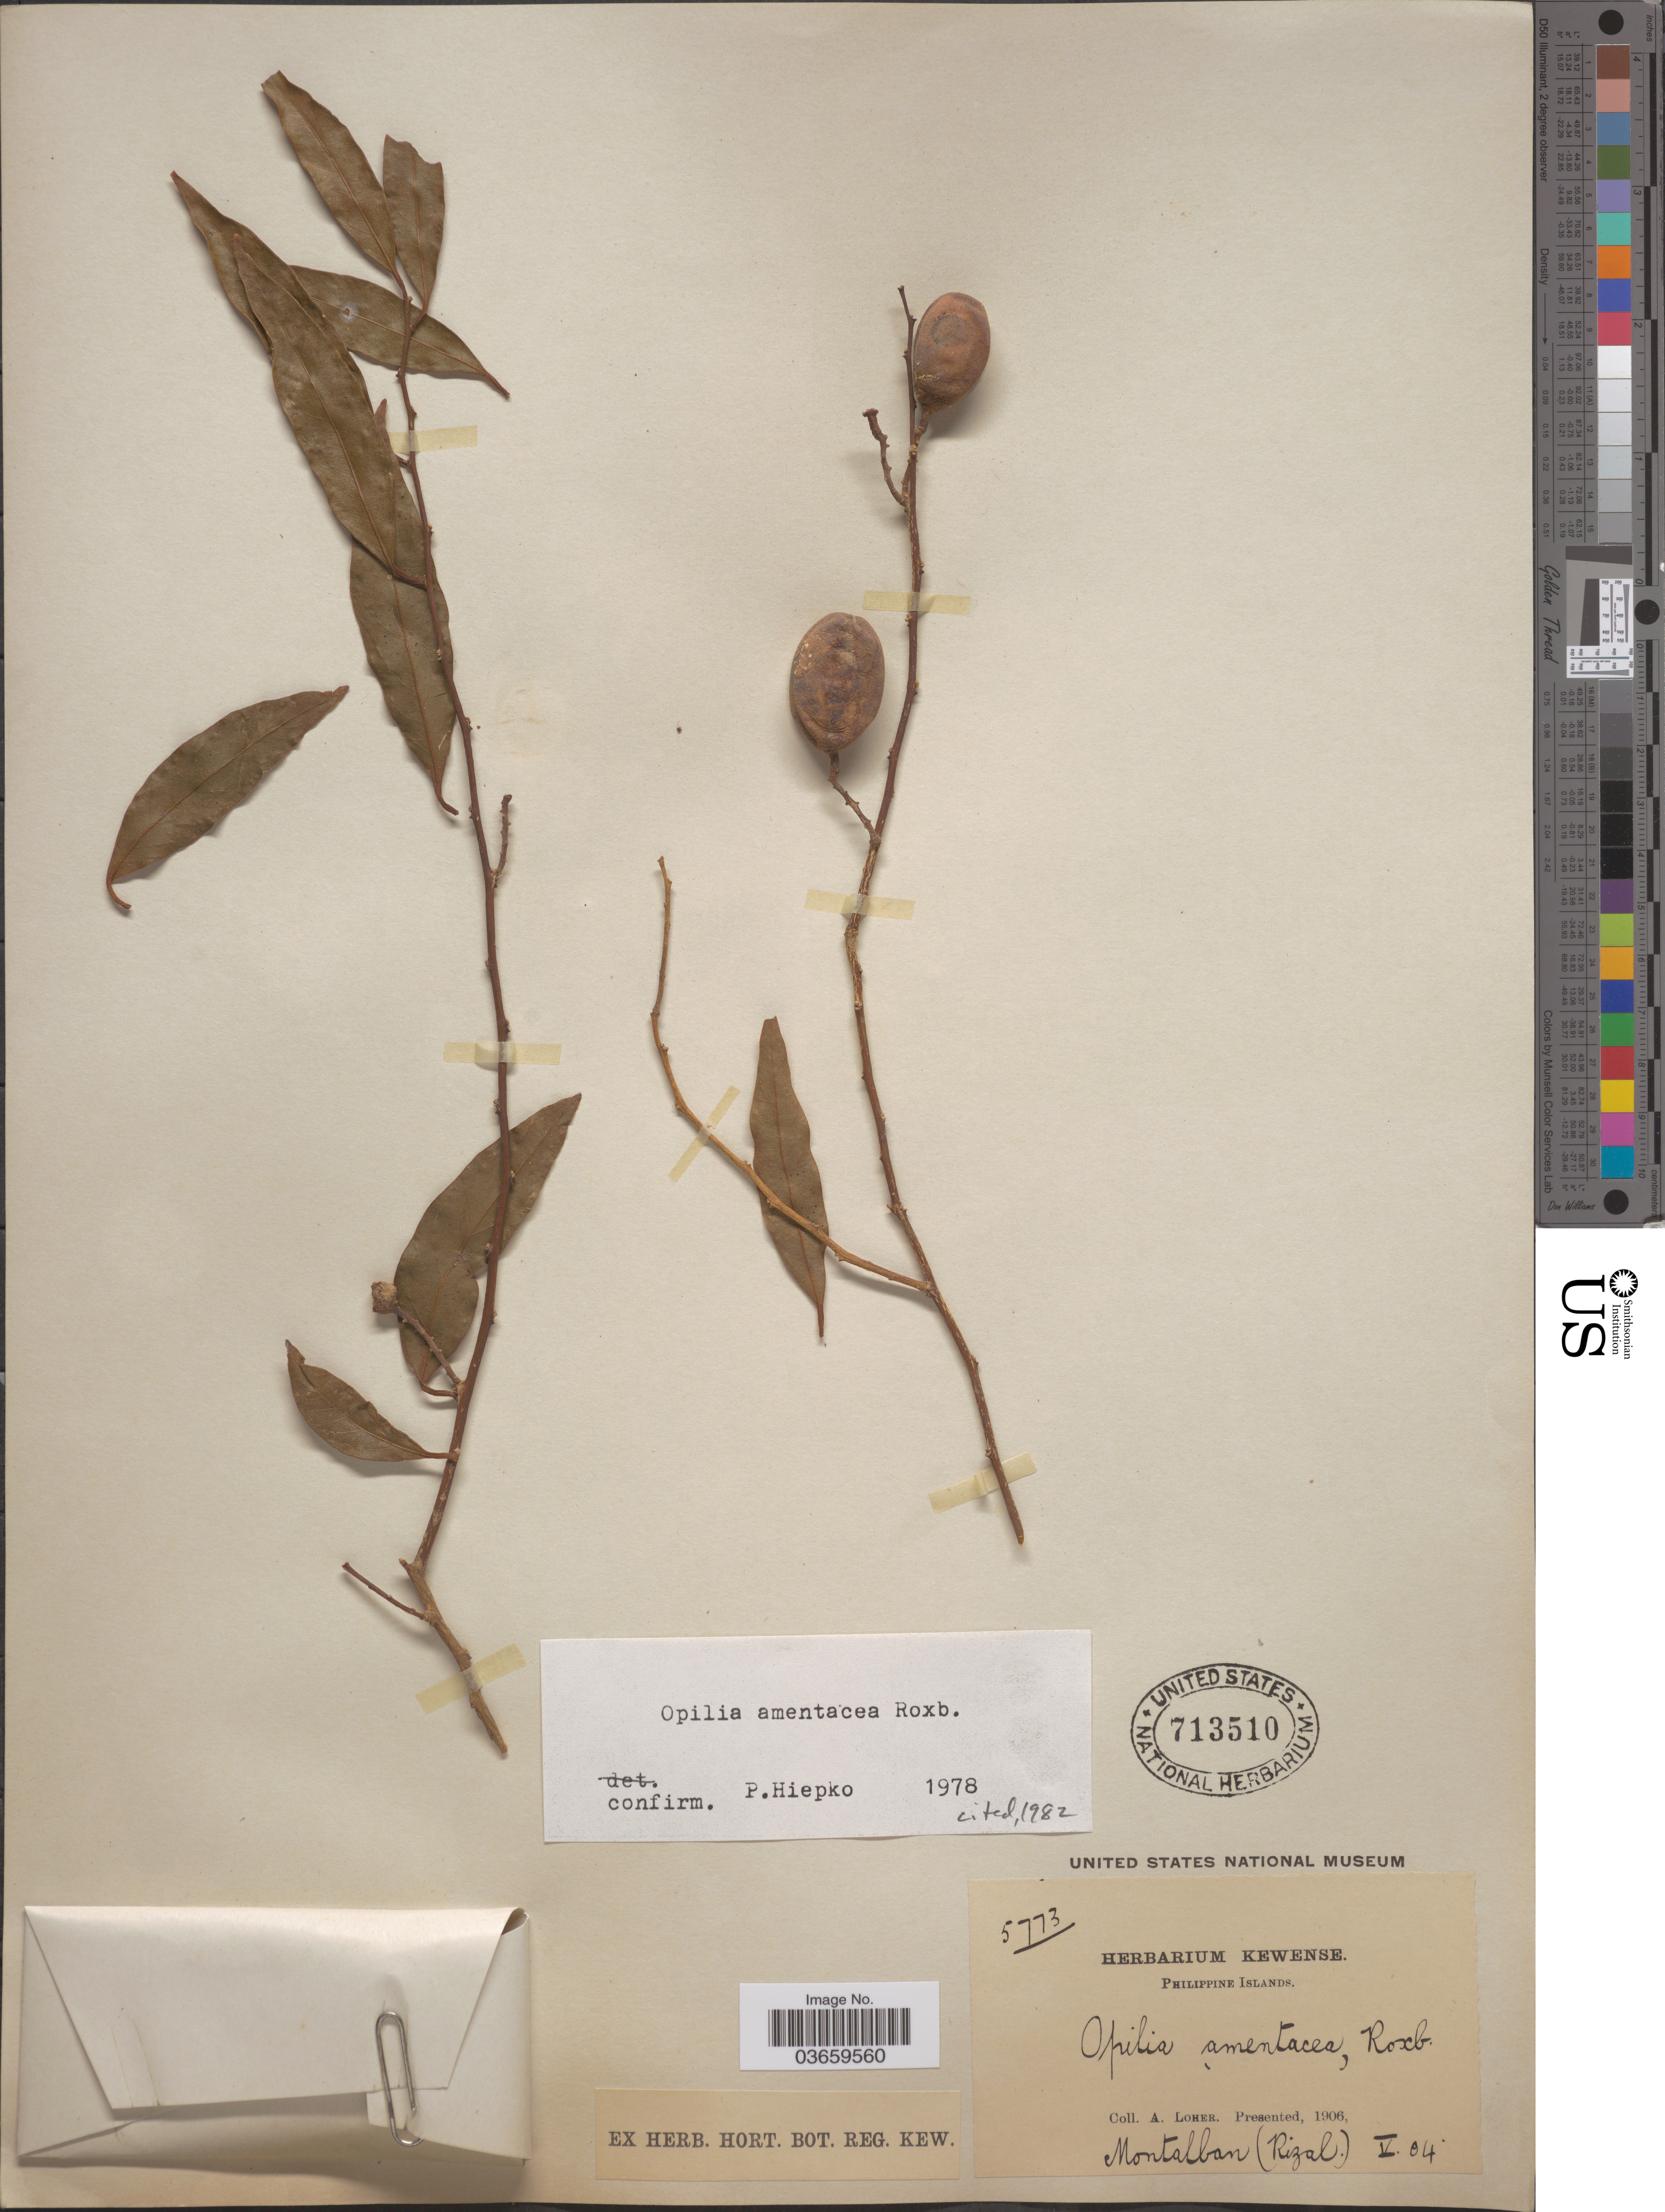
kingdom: Plantae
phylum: Tracheophyta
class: Magnoliopsida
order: Santalales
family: Opiliaceae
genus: Opilia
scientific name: Opilia amentacea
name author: Roxb.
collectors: A. Loher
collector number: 5773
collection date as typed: Transcribed d/m/y: /5/4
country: Philippines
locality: Montalban (Rizal).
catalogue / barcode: US 713510